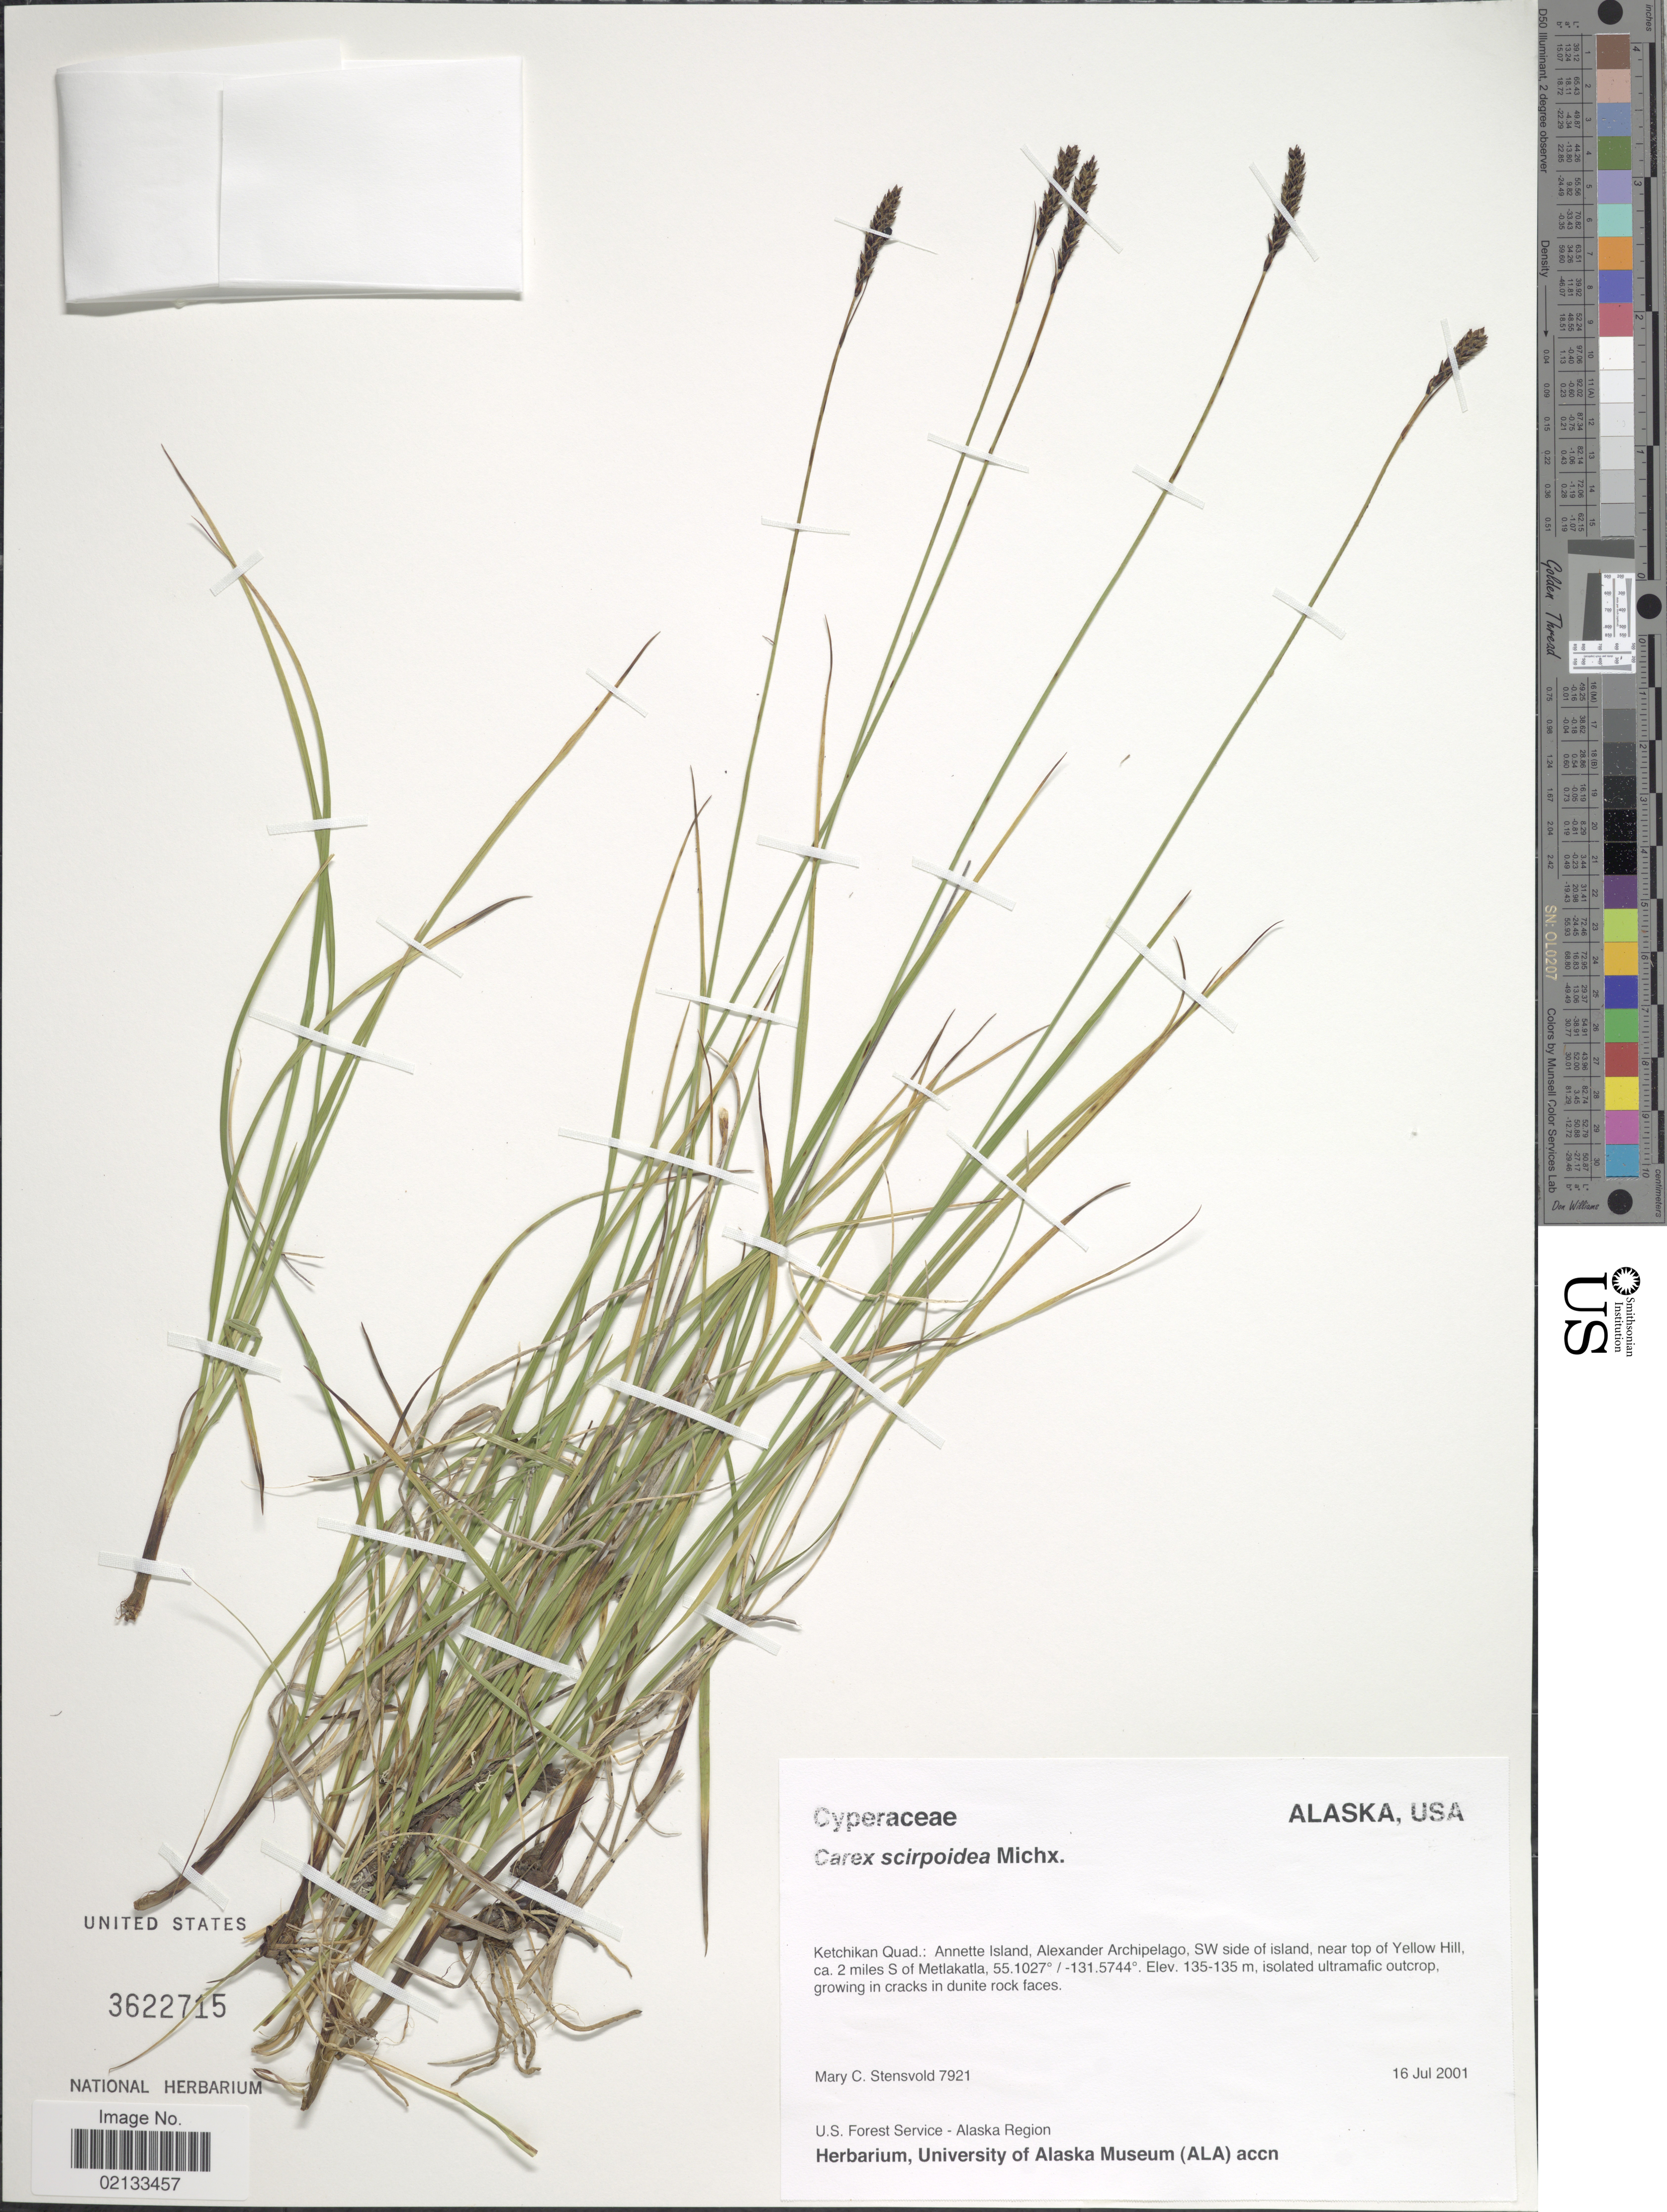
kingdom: Plantae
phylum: Tracheophyta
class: Liliopsida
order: Poales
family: Cyperaceae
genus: Carex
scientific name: Carex scirpoidea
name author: Michx.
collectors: M. Stensvold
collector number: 7921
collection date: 2001-07-16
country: United States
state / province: Alaska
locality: Ketchikan Quad: Annettte Island, Alexander Archipelago, SW side of island, near top of Yellow Hill, ca. 2 miles S of Metlakatla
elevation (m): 135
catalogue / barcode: US 3622715